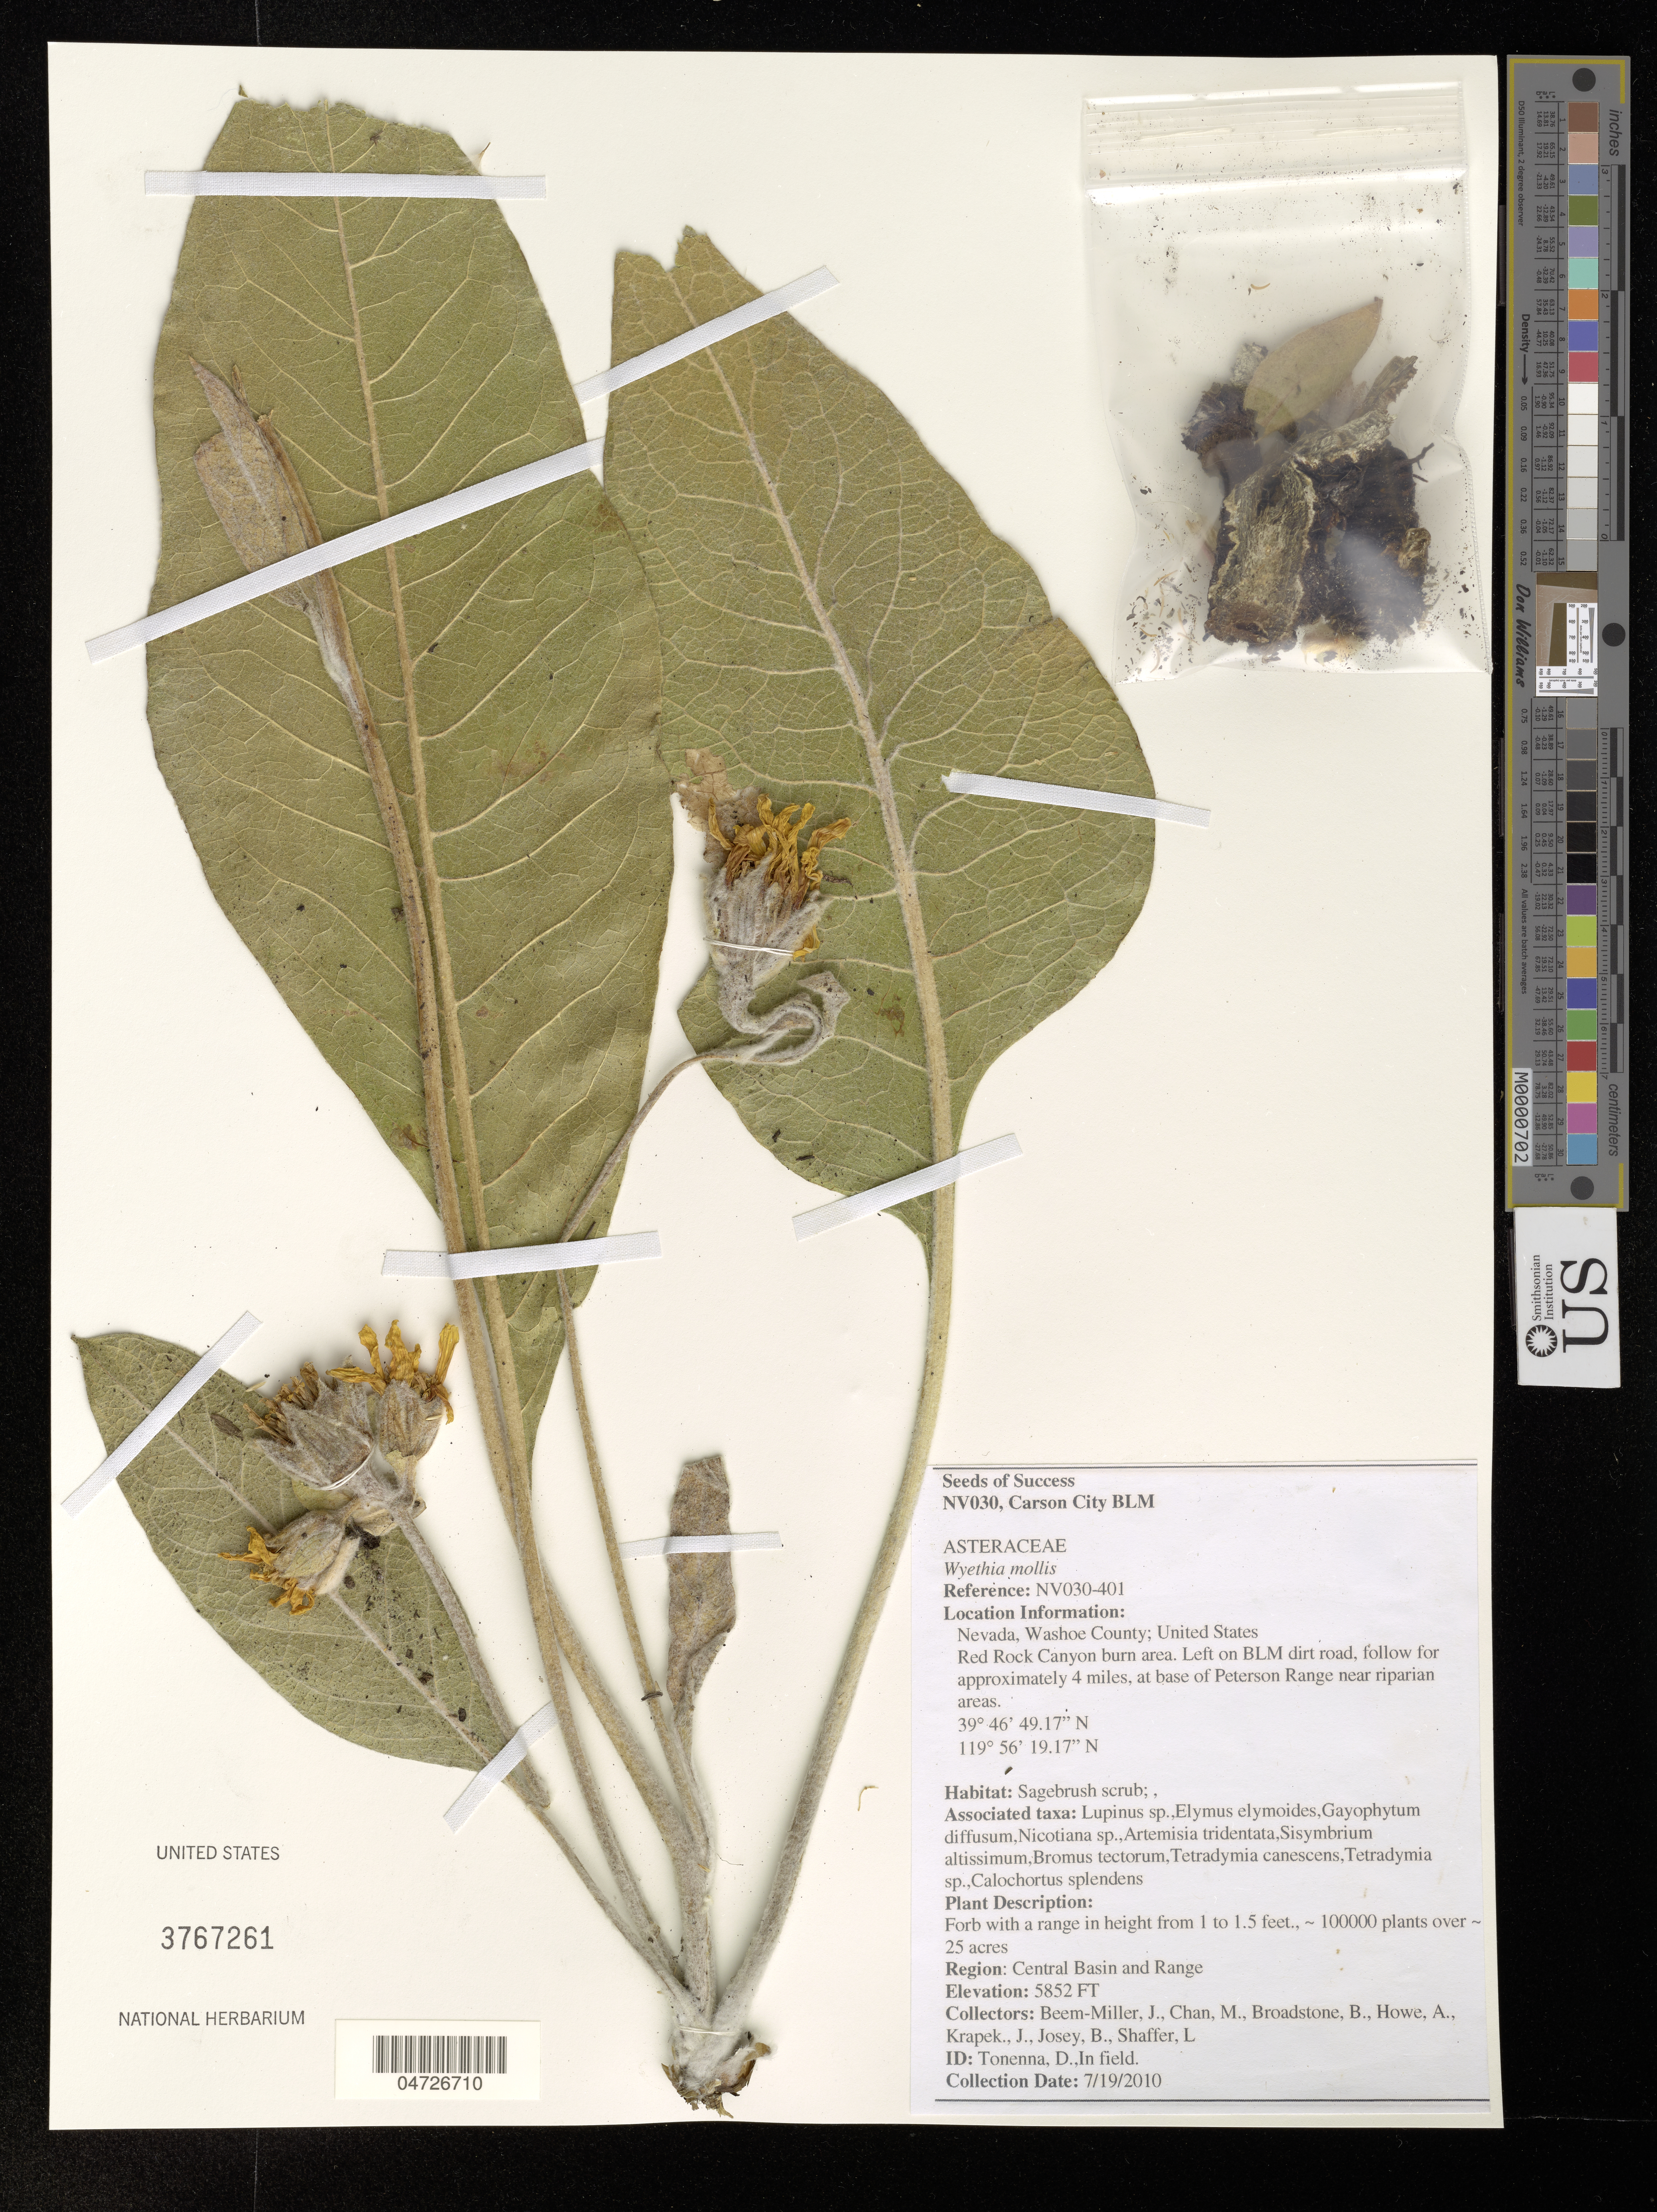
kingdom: Plantae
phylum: Tracheophyta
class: Magnoliopsida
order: Asterales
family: Asteraceae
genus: Wyethia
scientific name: Wyethia mollis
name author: A. Gray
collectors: J. Beem-Miller, M. Chan, S. Broadstone, A. Howe & et al.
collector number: NV030-401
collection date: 2010-07-19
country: United States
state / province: Nevada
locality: Washoe County. Red Rock Canyon burn area. Left on BLM dirt road, follow for approximately 4 miles, at base of Peterson Range near riparian areas.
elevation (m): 1784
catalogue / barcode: US 3767261